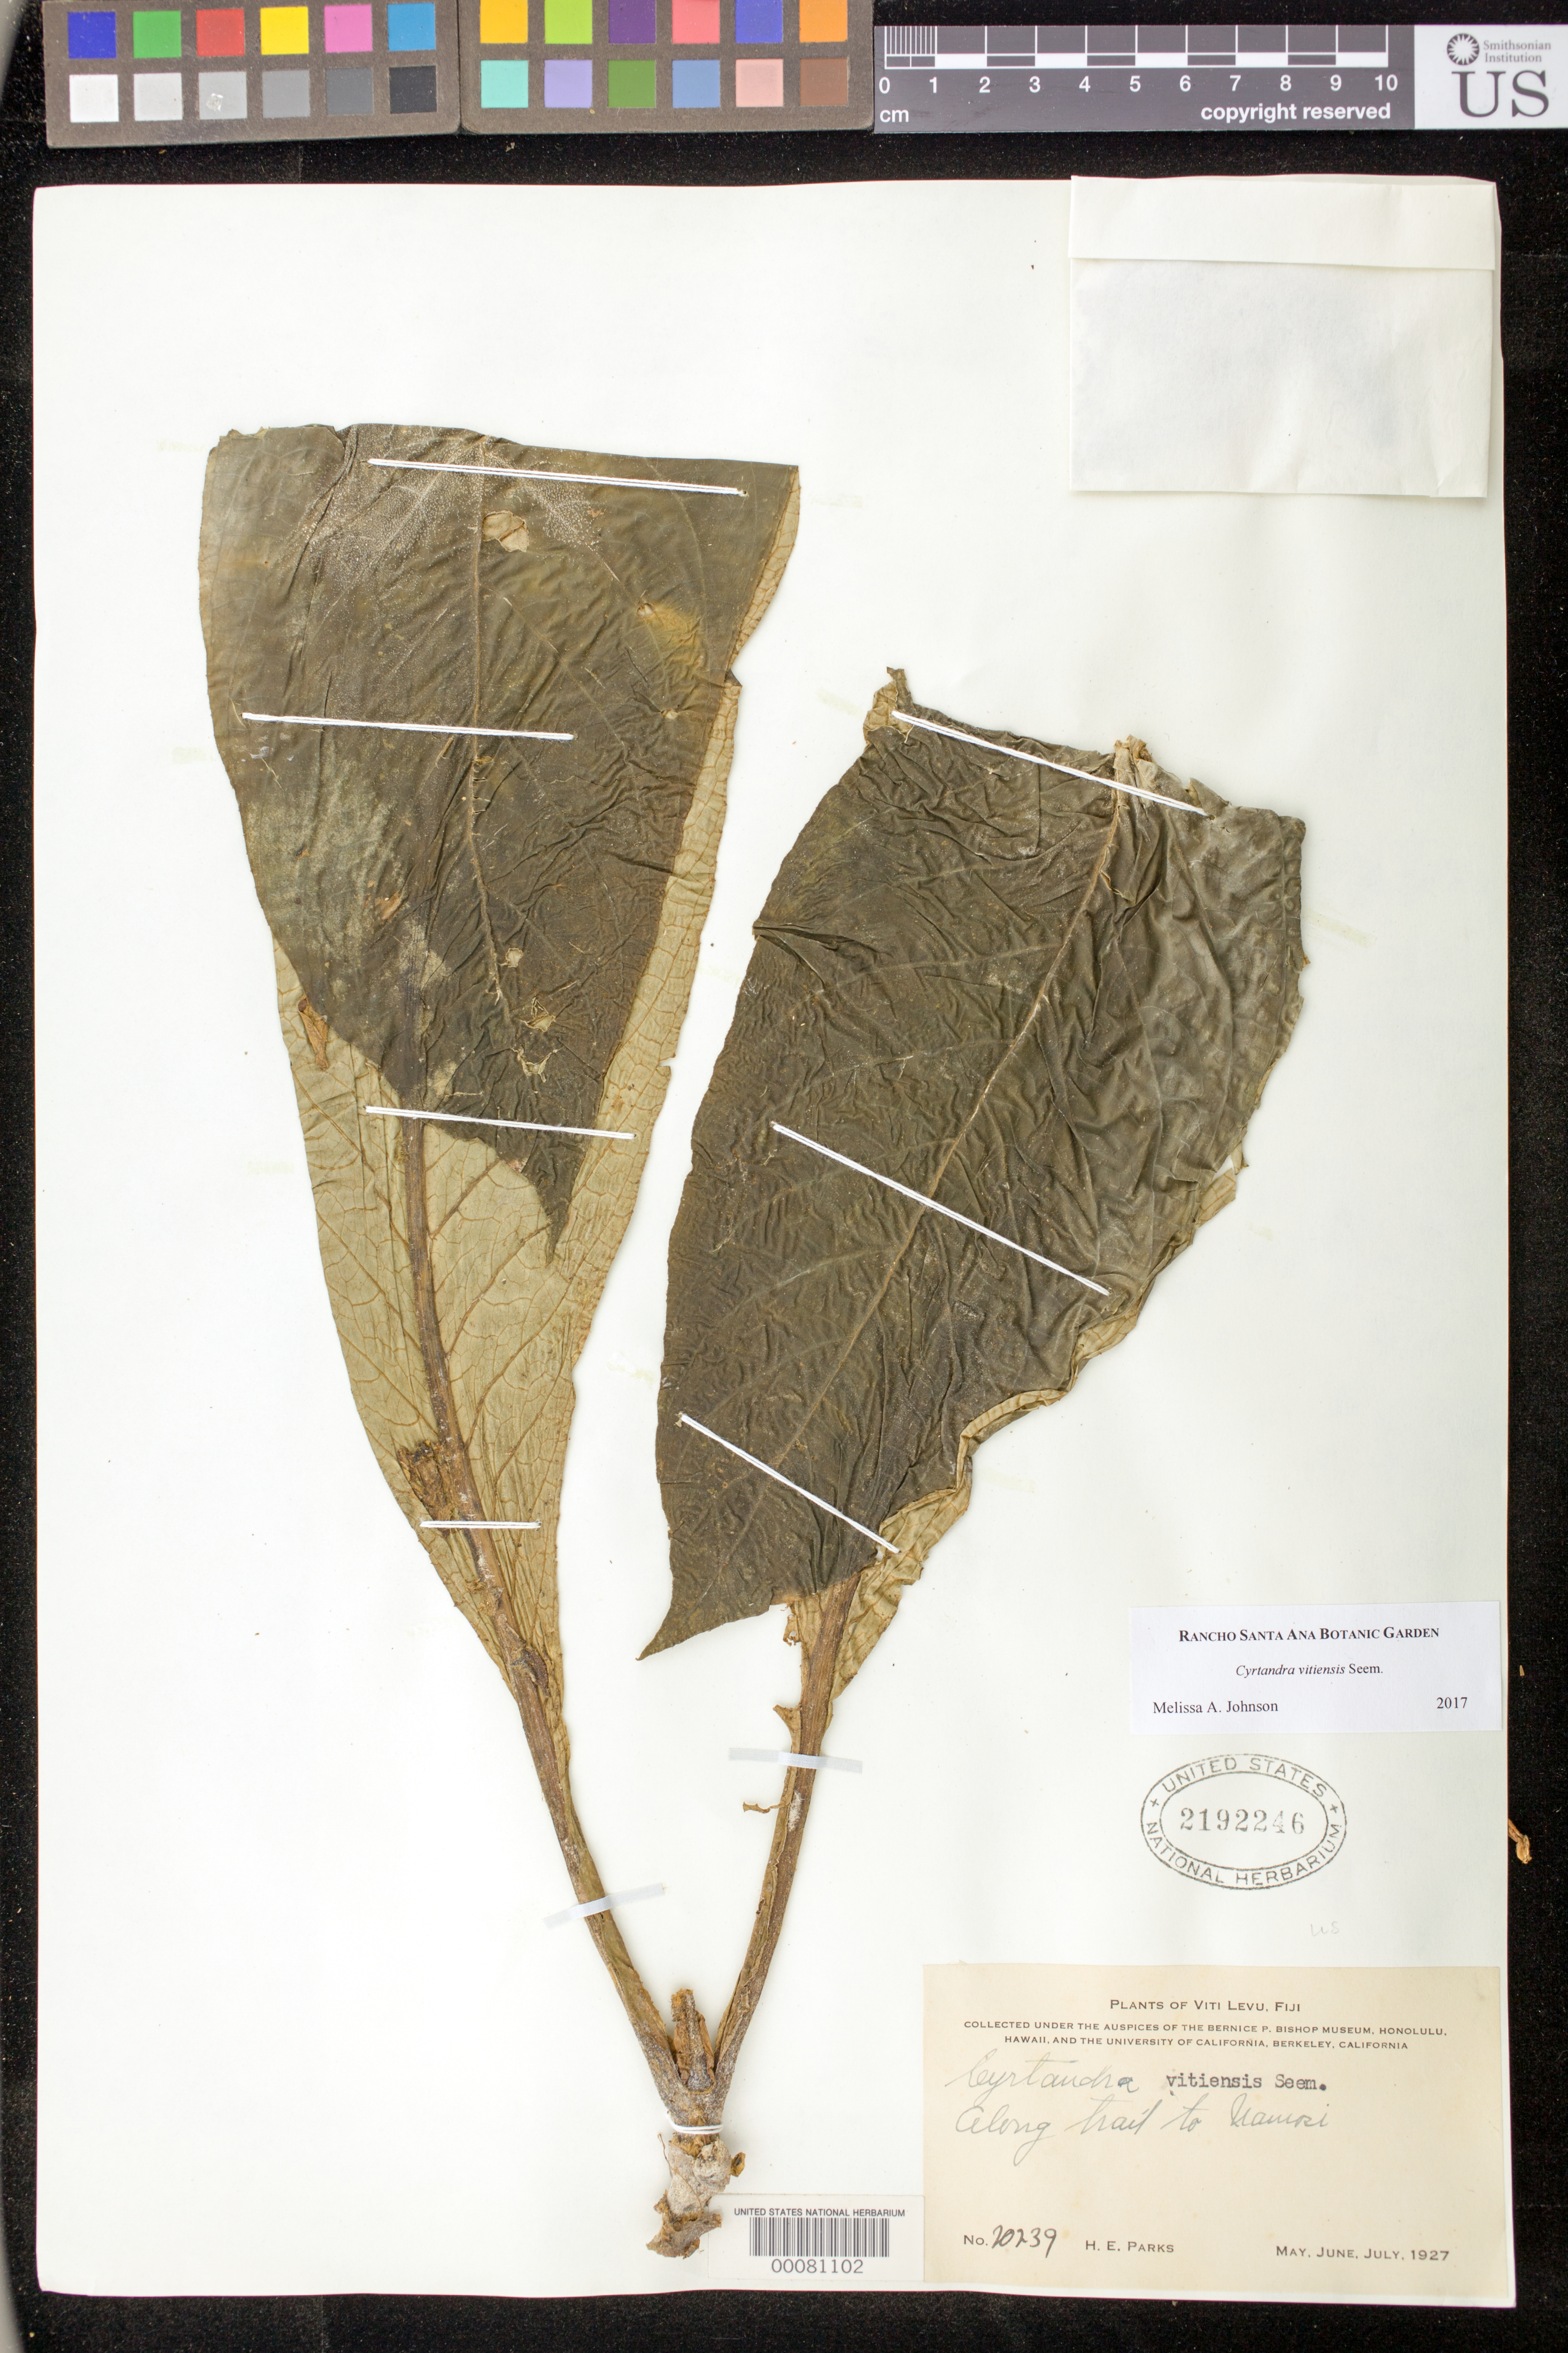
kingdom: Plantae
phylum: Tracheophyta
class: Magnoliopsida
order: Lamiales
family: Gesneriaceae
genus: Cyrtandra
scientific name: Cyrtandra vitiensis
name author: Seem.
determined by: Johnson, Melissa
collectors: H. E. Parks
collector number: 20239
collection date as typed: May-Jul 1927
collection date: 1927-05/1927-07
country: Fiji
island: Viti Levu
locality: Along trail to uamosi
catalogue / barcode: US 2192246